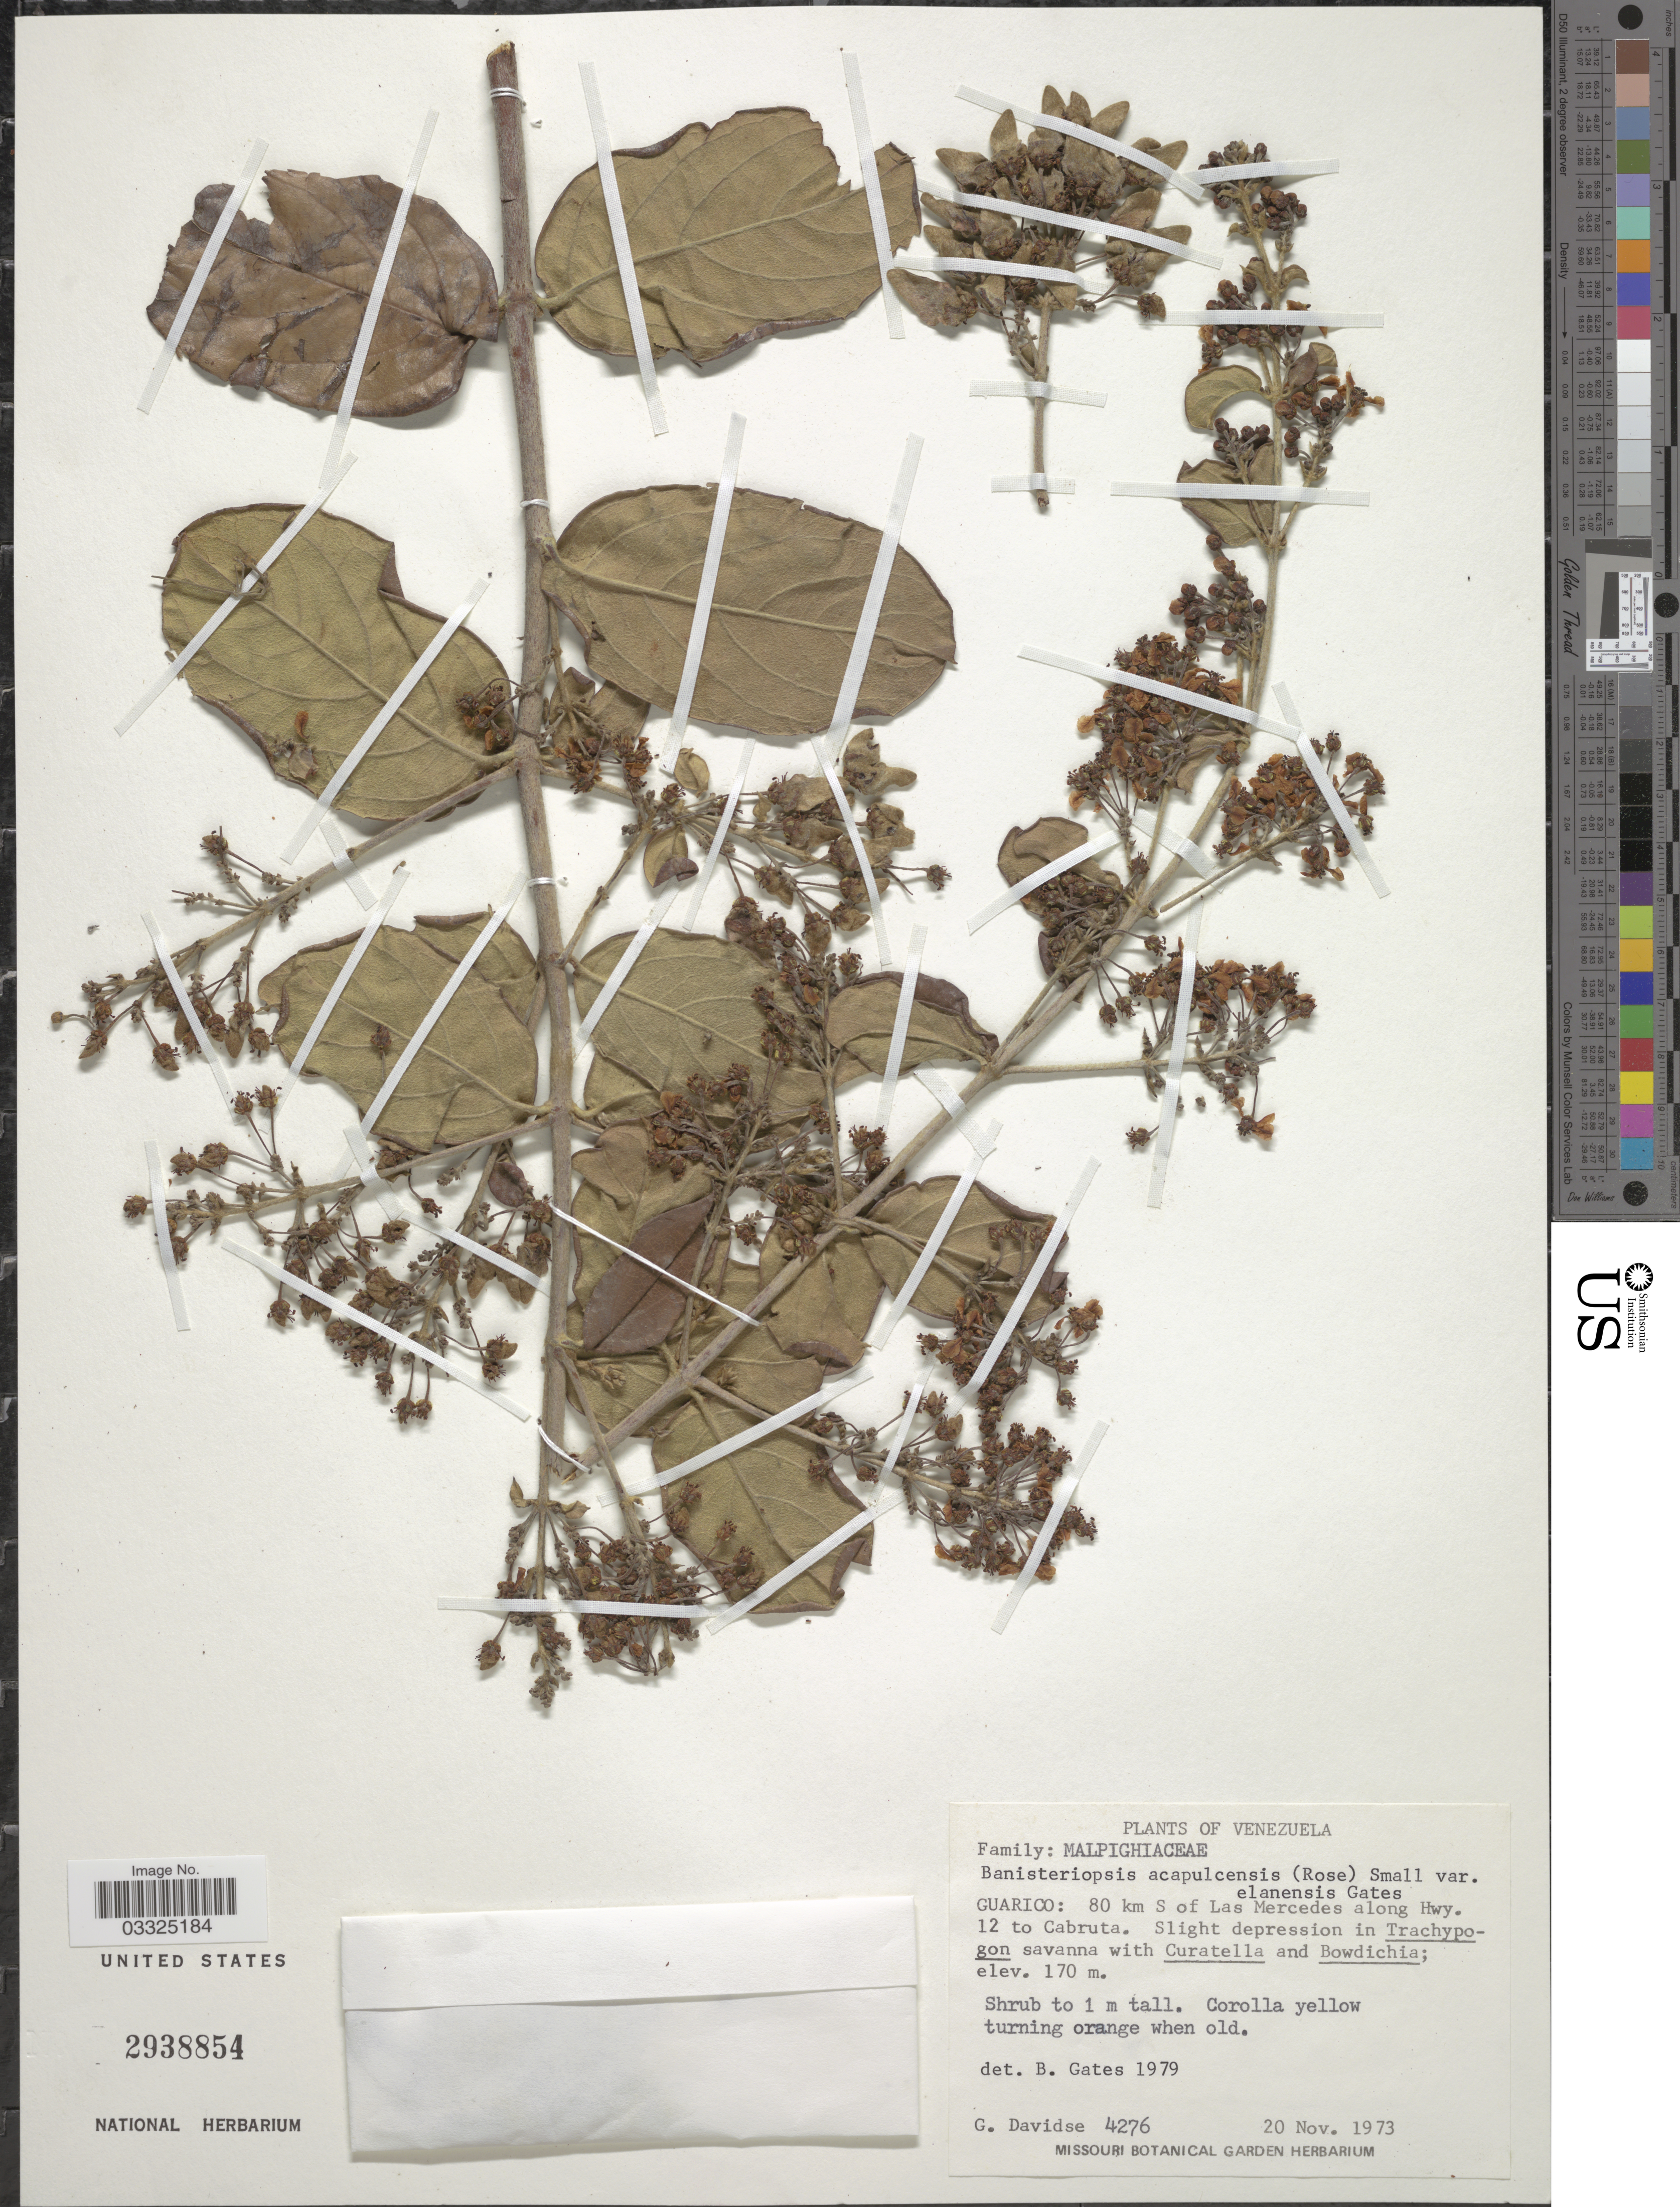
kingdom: Plantae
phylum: Tracheophyta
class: Magnoliopsida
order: Malpighiales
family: Malpighiaceae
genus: Bronwenia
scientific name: Bronwenia acapulcensis var. llanensis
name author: (B. Gates) W.R. Anderson & C. Davis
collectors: G. Davidse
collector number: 4276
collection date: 1973-11-20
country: Venezuela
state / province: Guárico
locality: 80 km S of Las Mercedes along Hwy. 12 to Cabruta.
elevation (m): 170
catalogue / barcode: US 2938854